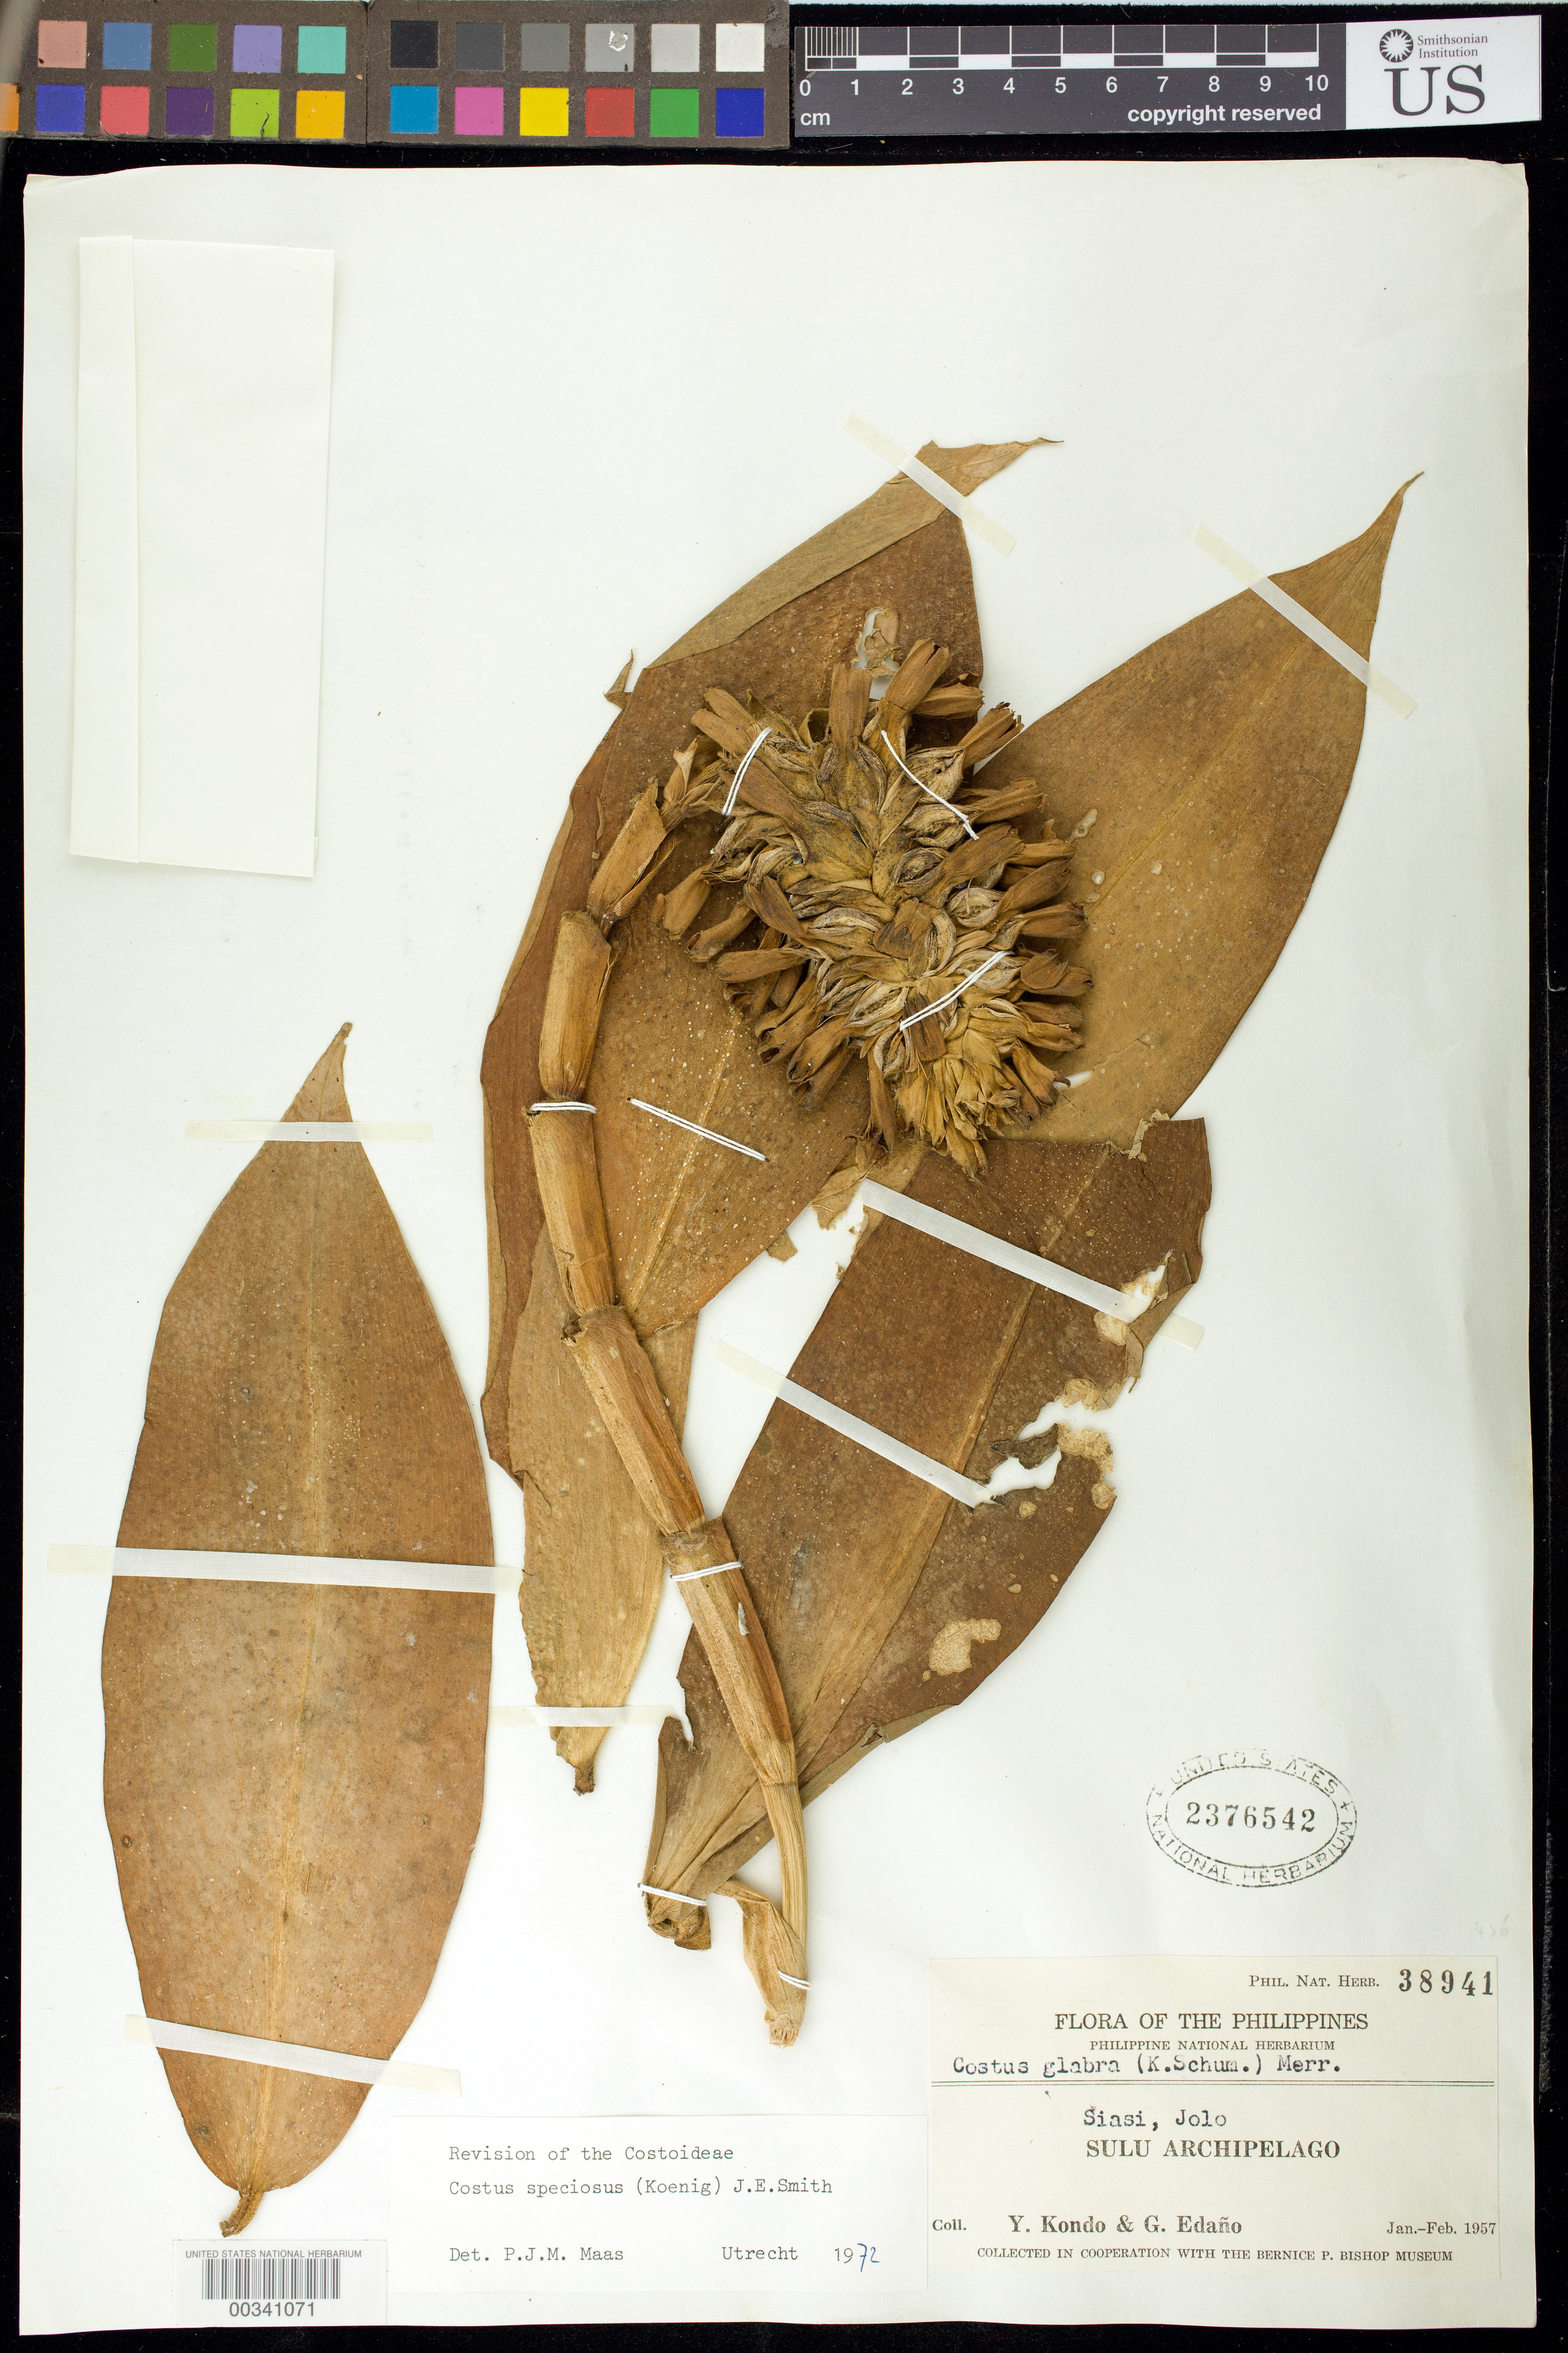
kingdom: Plantae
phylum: Tracheophyta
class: Liliopsida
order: Zingiberales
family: Costaceae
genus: Hellenia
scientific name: Hellenia speciosa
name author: (J. Koenig) S.R. Dutta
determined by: (US) Smithsonian Institution - National Museum of Natural History - Department of Botany (UNITED STATES)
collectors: Y. Kondo & G. E. Edaño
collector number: Phil. Nat. Herb. 38941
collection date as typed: Jan 1957 to -- Feb 1957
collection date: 1957-01/1957-02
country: Philippines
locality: Siasi, jolo [Sulu Archipelago]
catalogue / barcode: US 2376542